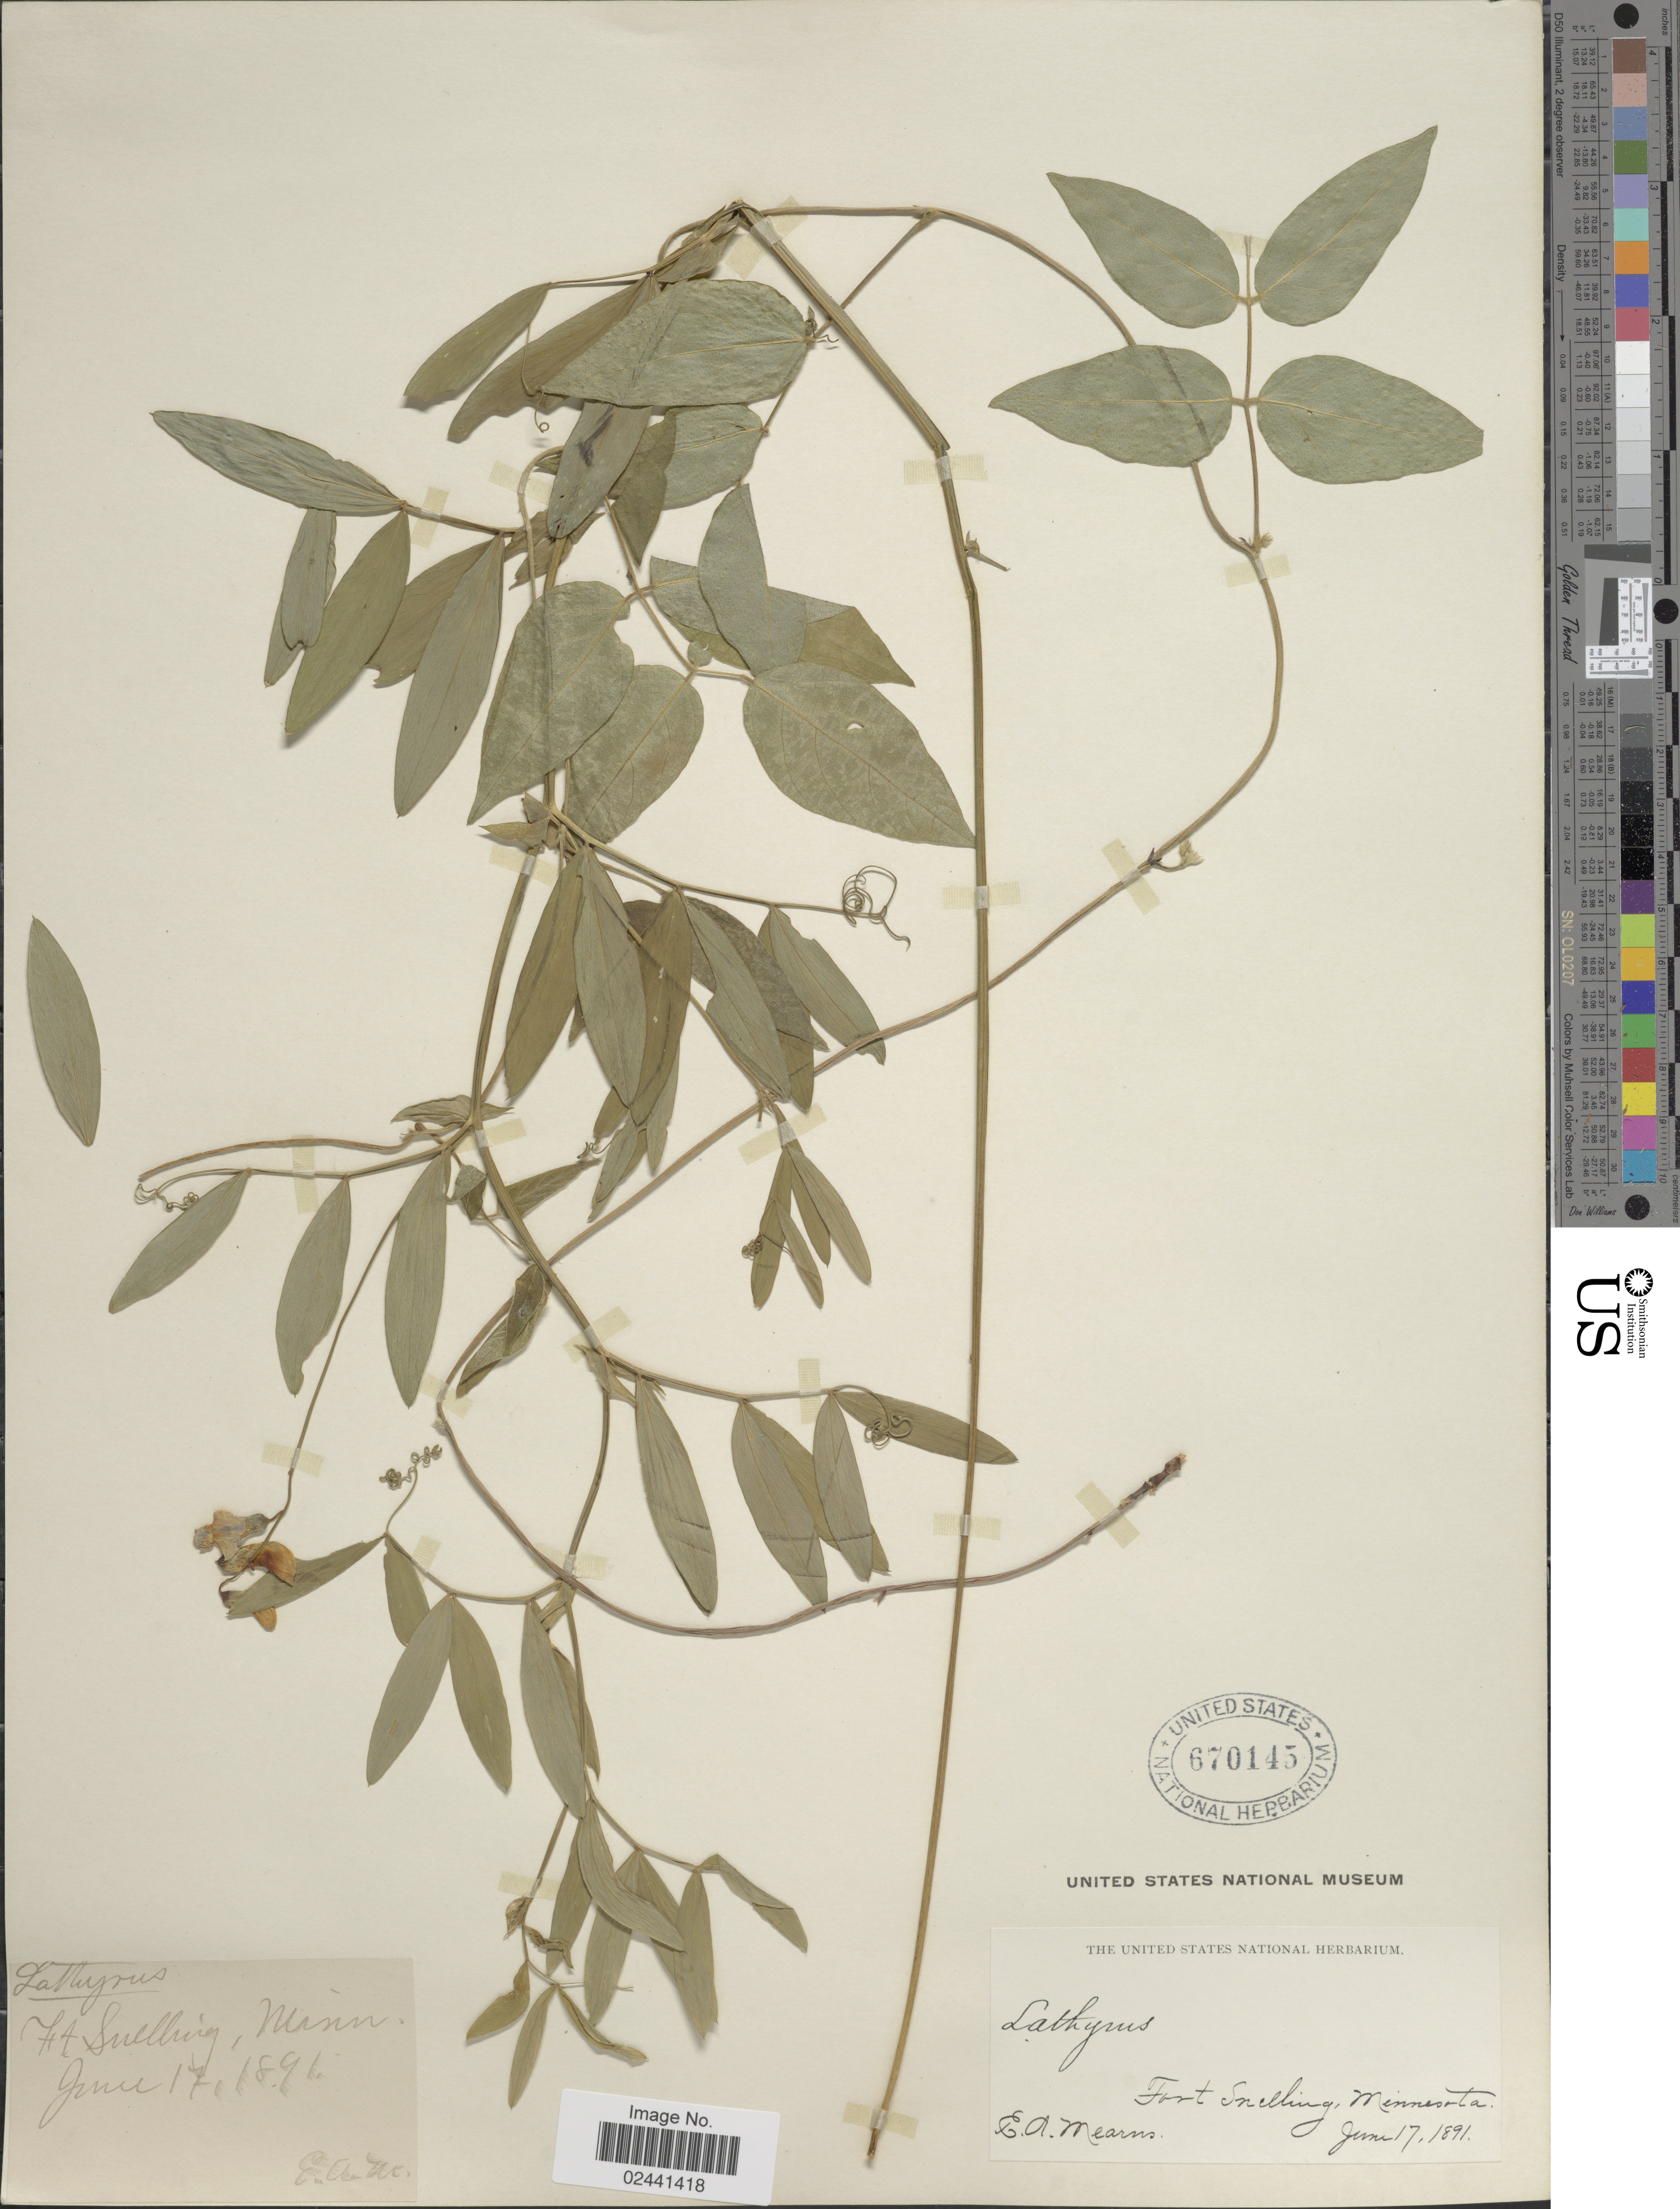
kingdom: Plantae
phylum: Tracheophyta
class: Magnoliopsida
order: Fabales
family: Fabaceae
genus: Lathyrus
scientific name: Lathyrus palustris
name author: L.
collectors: E. A. Mearns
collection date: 1891-06-17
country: United States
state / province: Minnesota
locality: Fort Snelling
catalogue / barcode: US 670145